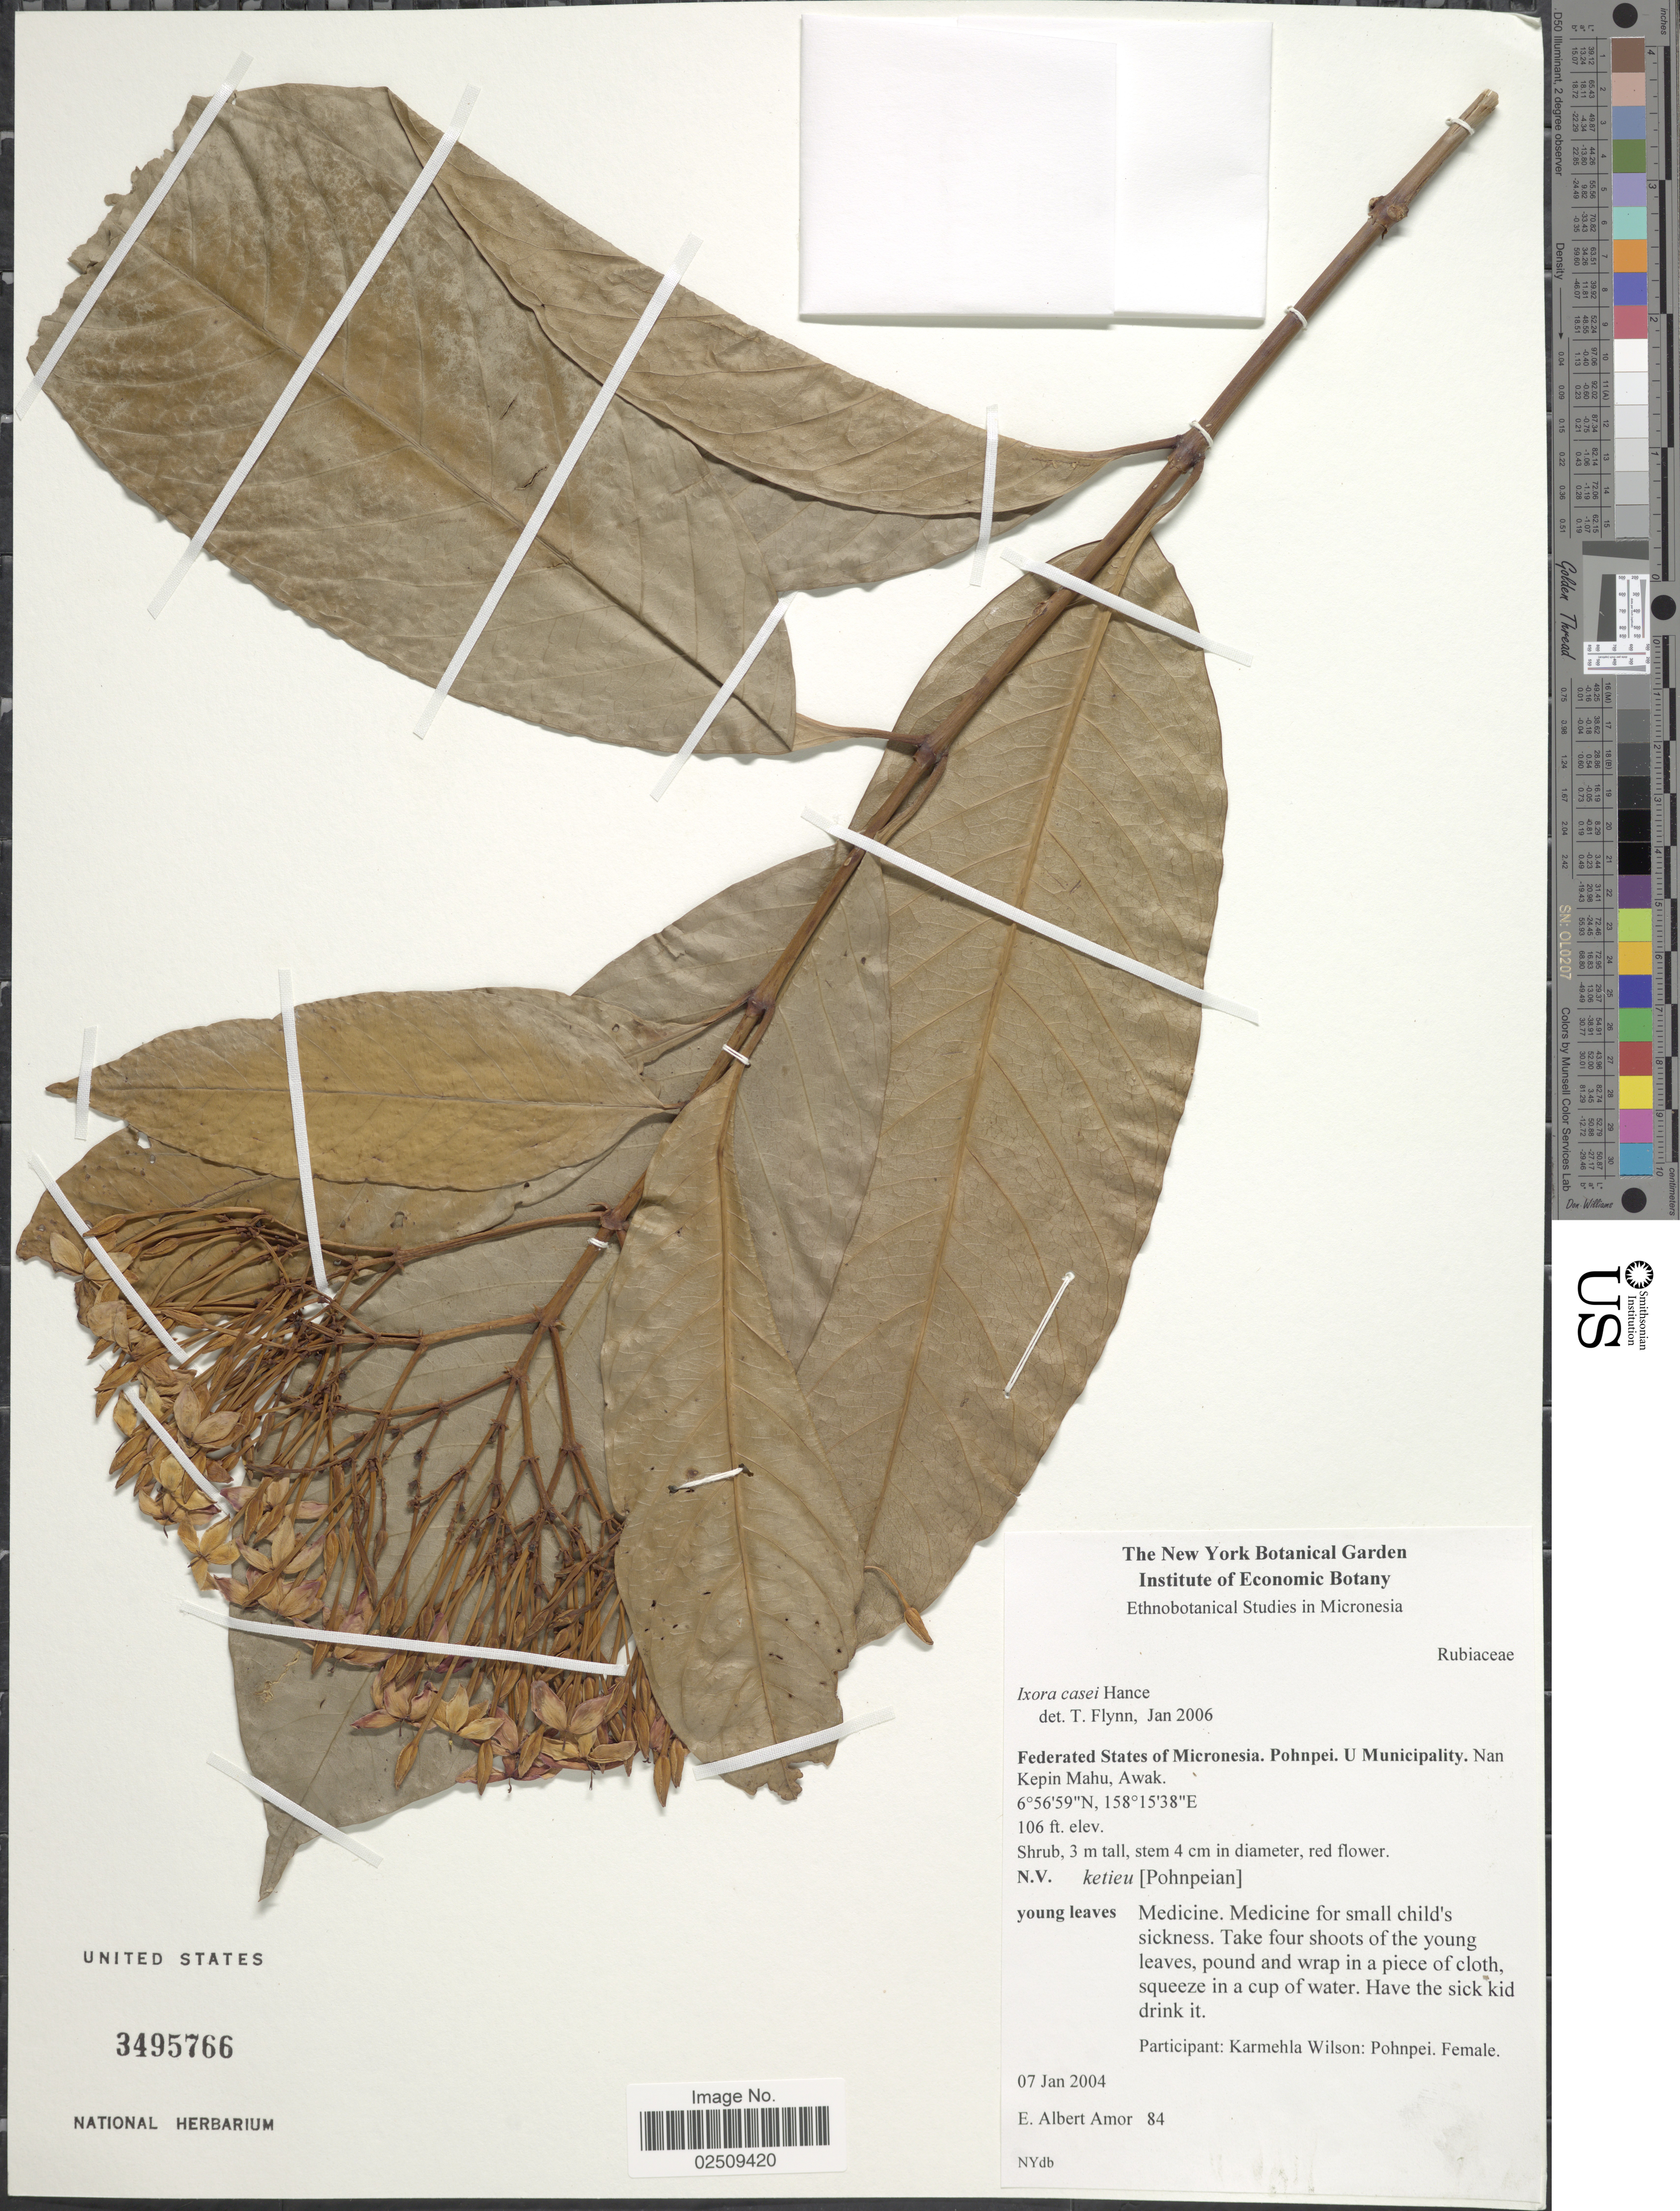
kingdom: Plantae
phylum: Tracheophyta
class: Magnoliopsida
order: Gentianales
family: Rubiaceae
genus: Ixora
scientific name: Ixora casei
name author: Hance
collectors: E. A. Amor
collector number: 84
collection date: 2004-01-07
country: Micronesia, Federated States of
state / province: Pohnpei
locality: U Municipality. Nan Kepin Mahu, Awak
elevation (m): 32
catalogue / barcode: US 3495766